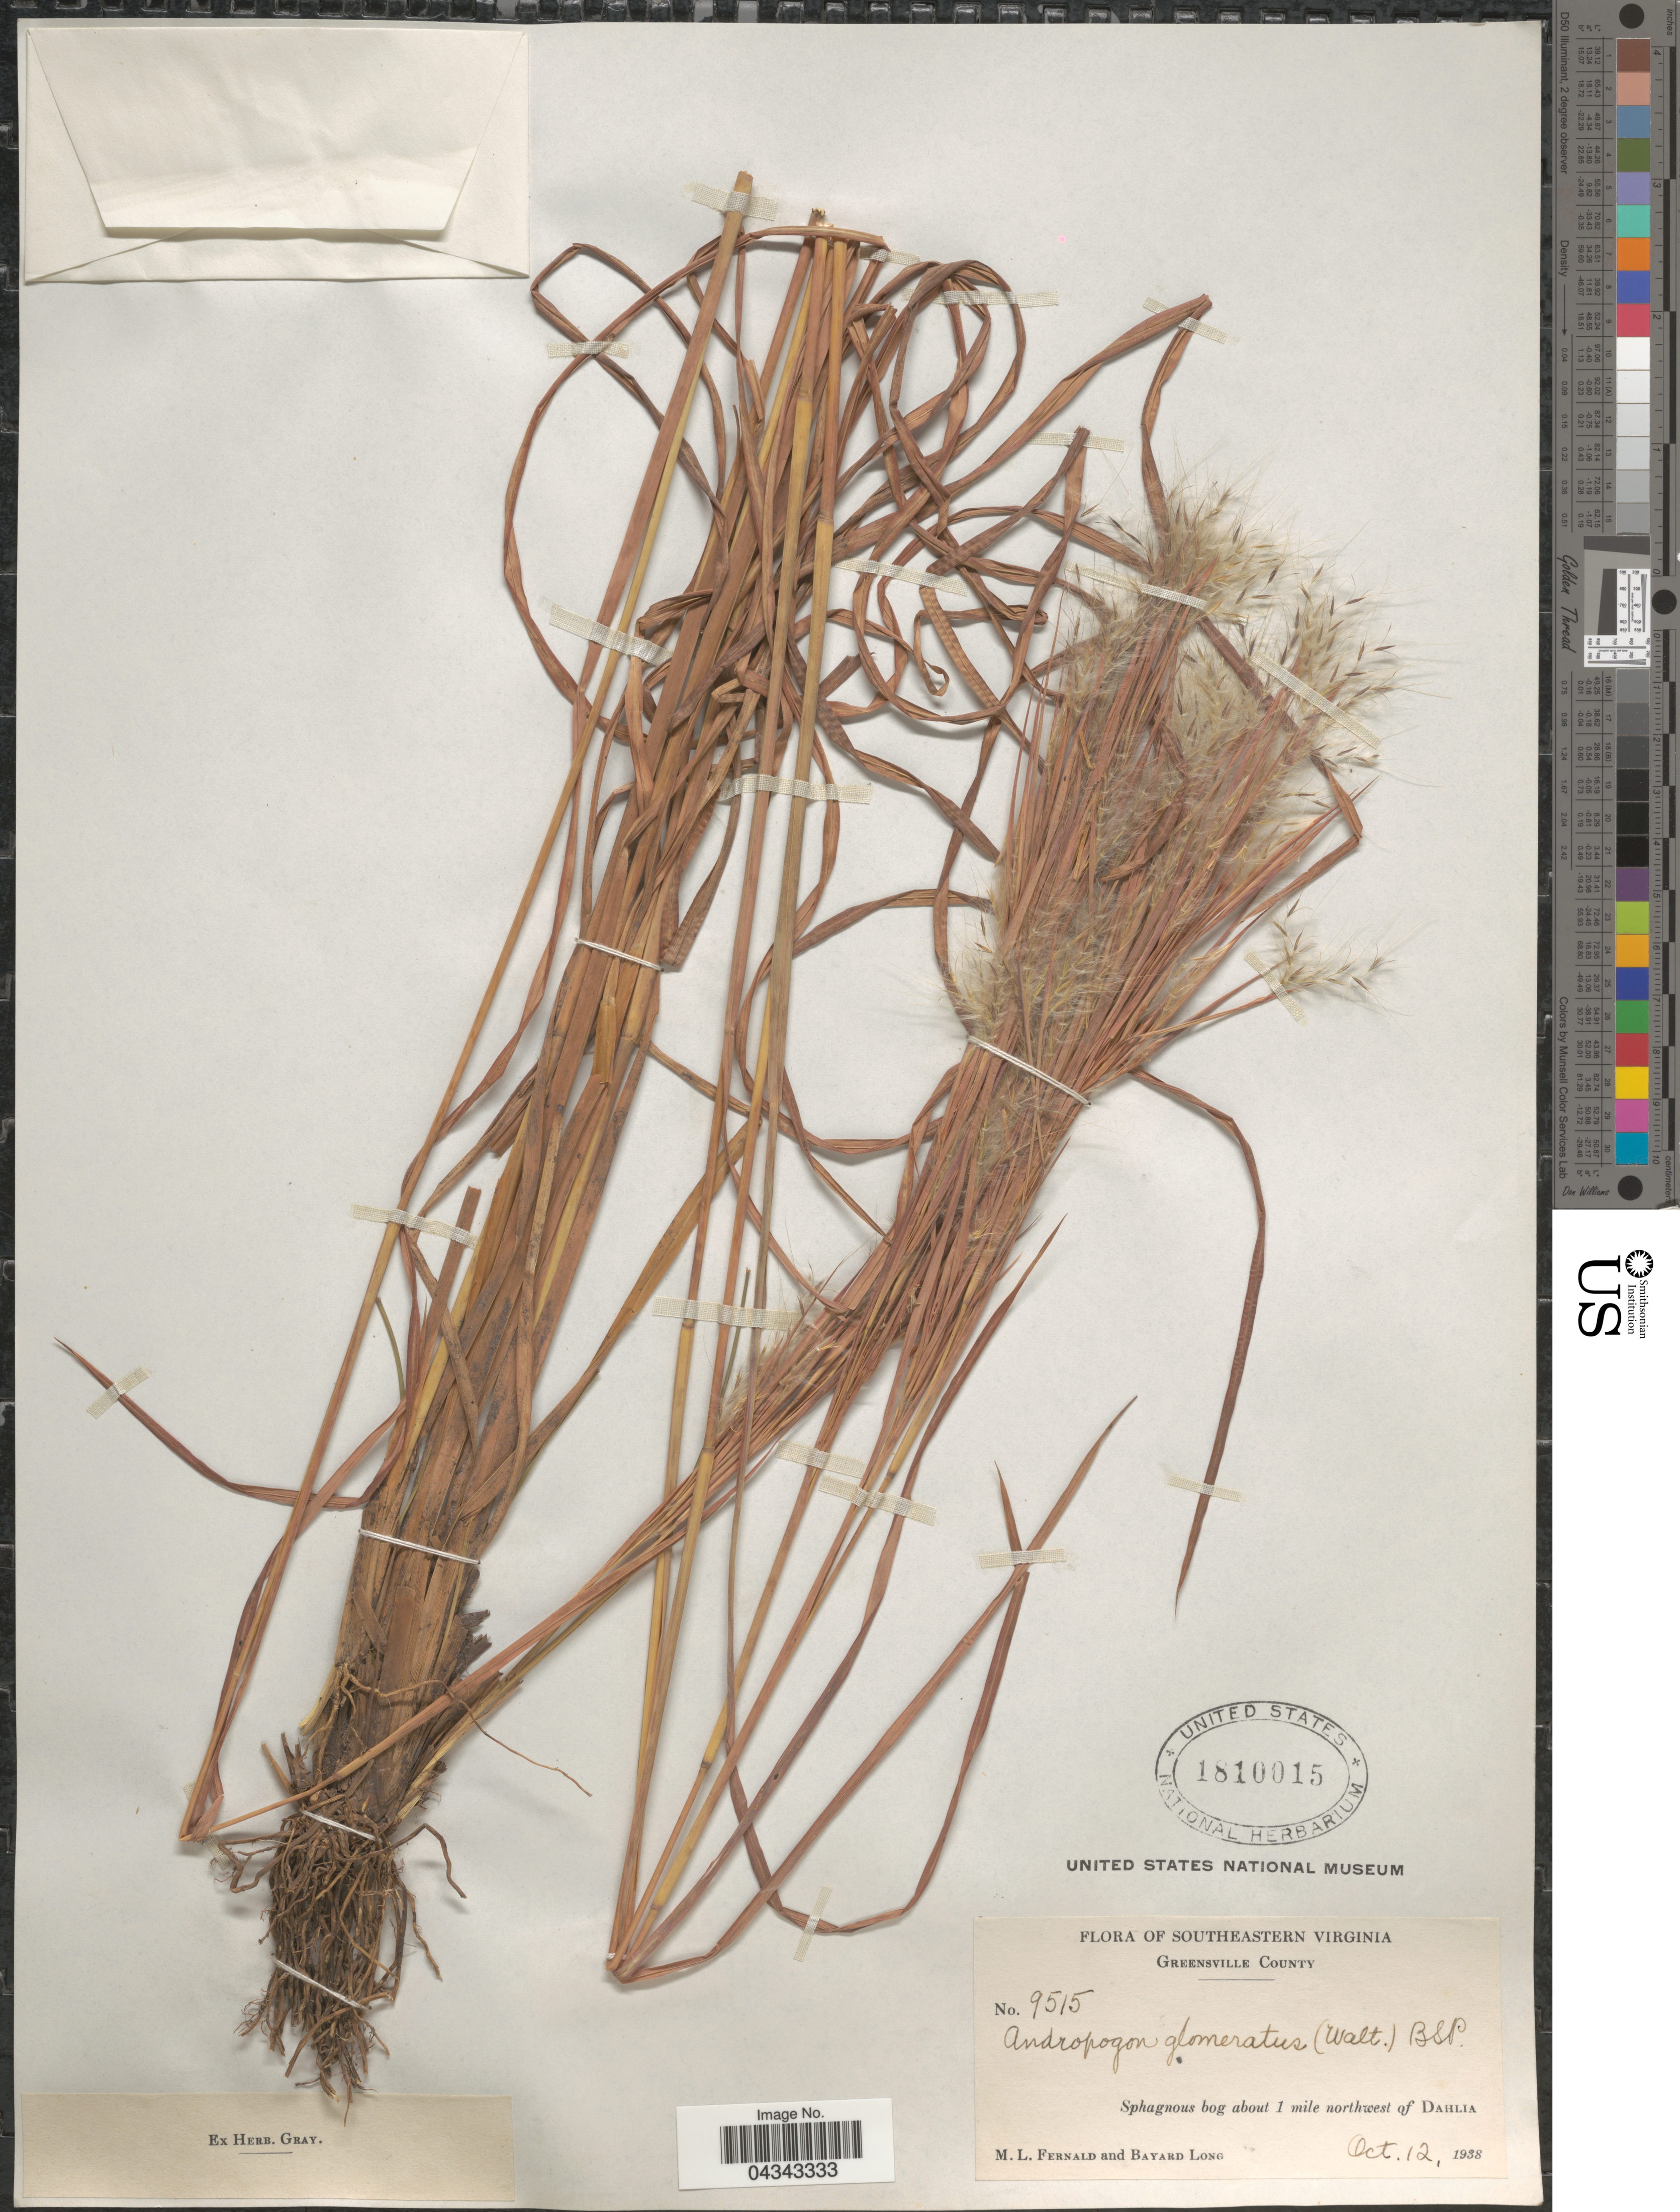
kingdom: Plantae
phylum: Tracheophyta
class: Liliopsida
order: Poales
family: Poaceae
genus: Andropogon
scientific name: Andropogon glomeratus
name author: (Walter) Britton, Stearns & Poggenb.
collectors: M. L. Fernald & B. Long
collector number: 9515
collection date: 1938-10-12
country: United States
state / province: Virginia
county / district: Greensville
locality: Southeastern Virginia. Greensville County. Sphagnous bog about 1 mile northwest of Dahlia.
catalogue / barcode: US 1810015